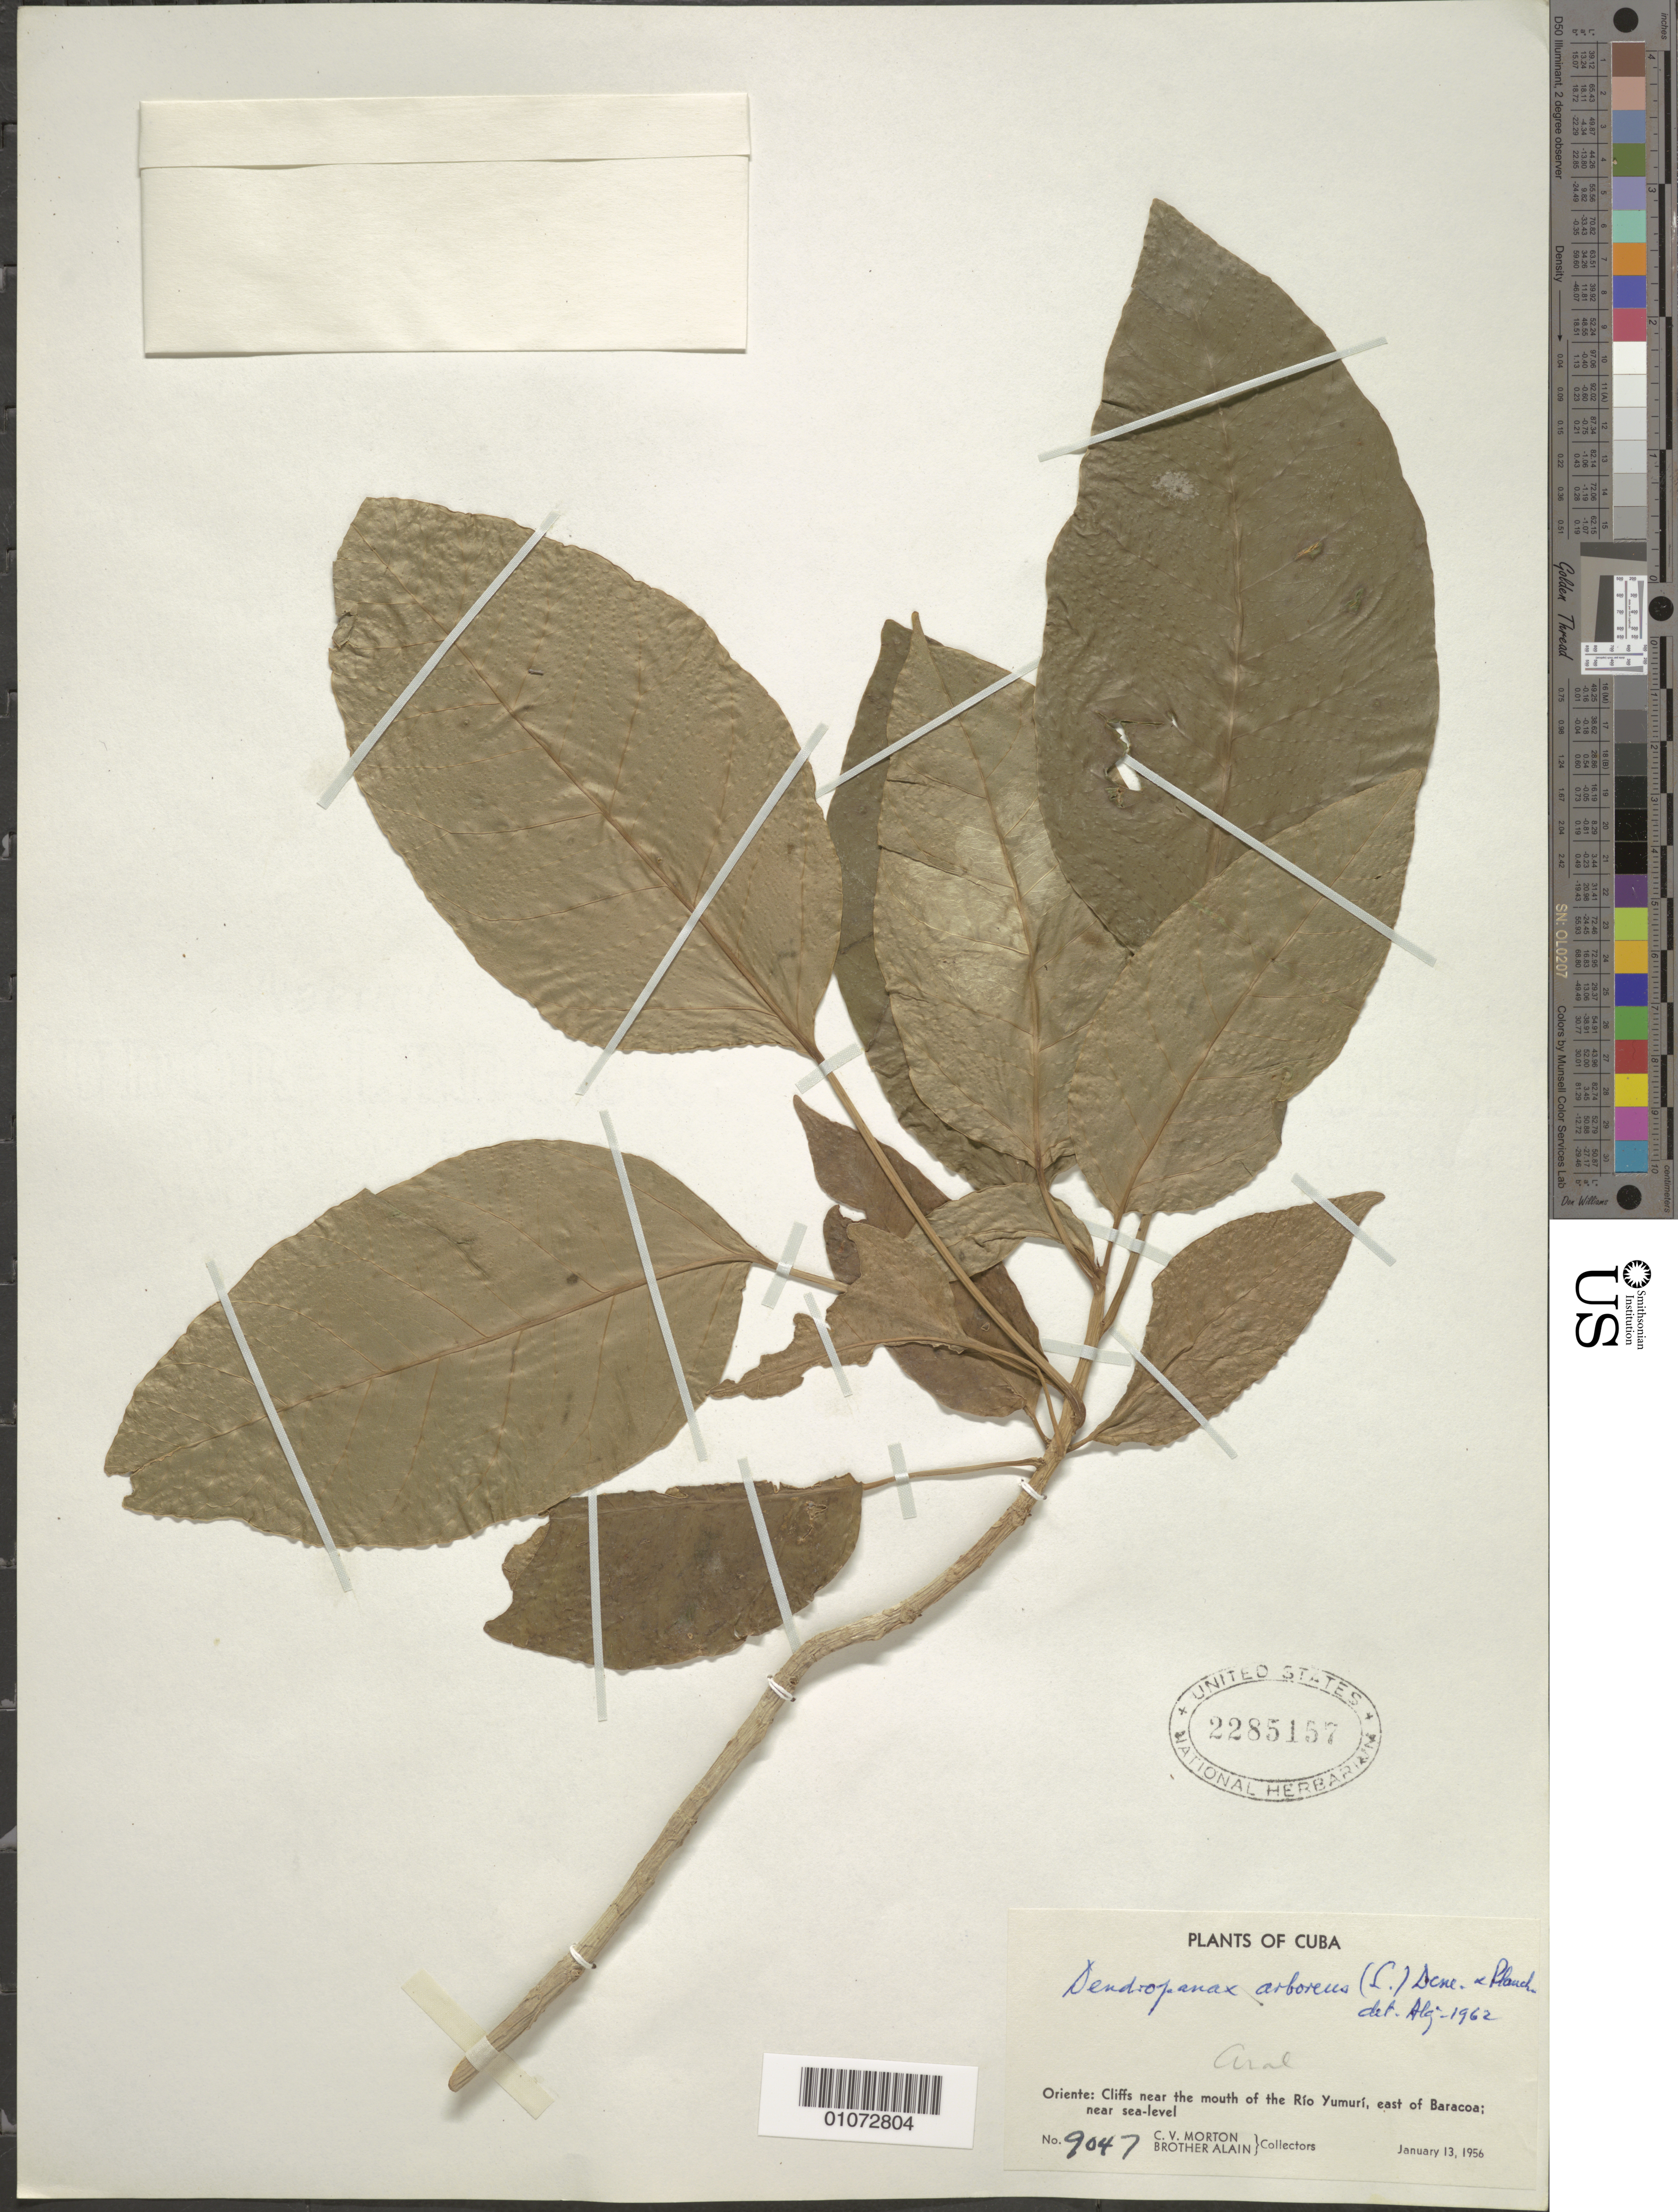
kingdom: Plantae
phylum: Tracheophyta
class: Magnoliopsida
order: Apiales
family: Araliaceae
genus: Dendropanax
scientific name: Dendropanax arboreus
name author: (L.) Decne. & Planch.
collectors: C. V. Morton & A. H. Liogier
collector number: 9047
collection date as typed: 13 Jan 1956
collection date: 1956-01-13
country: Cuba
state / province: Guantanamo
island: Cuba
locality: Cliffs near the mouth of the Rio Yumuri, east of Baracoa; near sea level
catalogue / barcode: US 2285157